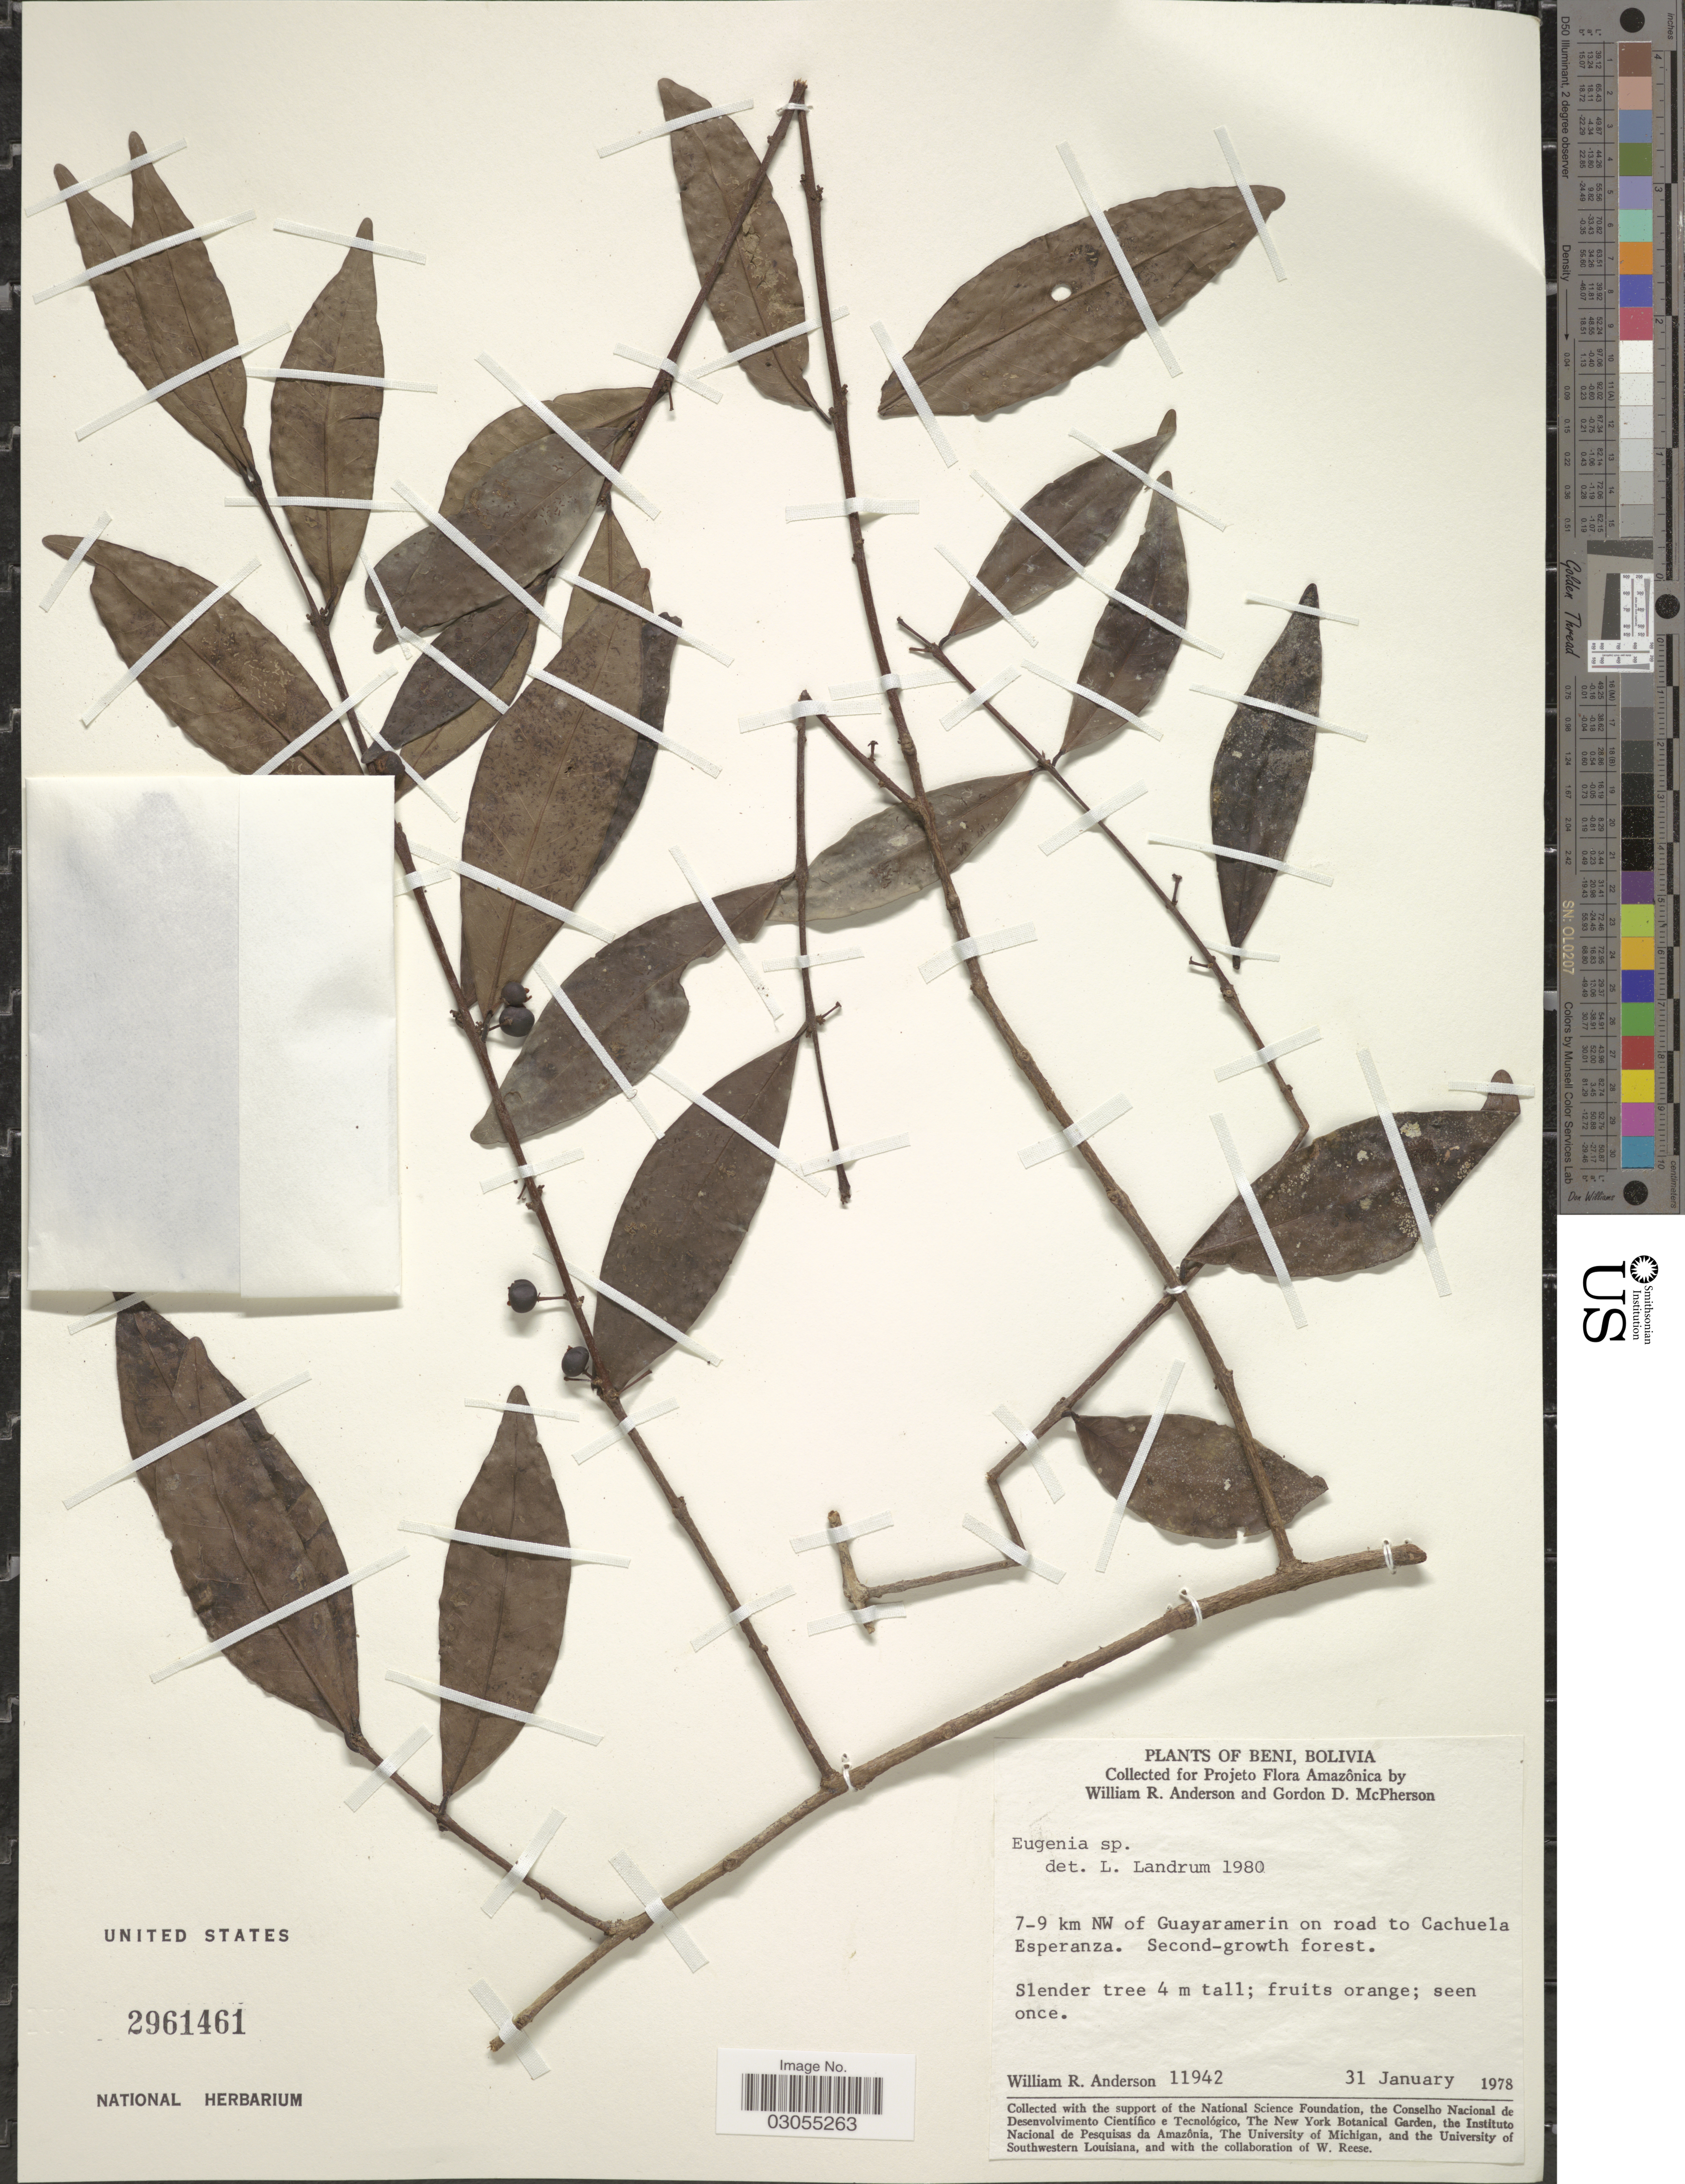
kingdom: Plantae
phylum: Tracheophyta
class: Magnoliopsida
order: Myrtales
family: Myrtaceae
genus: Eugenia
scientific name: Eugenia sp.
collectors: W. R. Anderson & G. D. McPherson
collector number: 11942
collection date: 1978-01-31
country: Bolivia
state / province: Beni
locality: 7-9 km NW of Guayaramerin on road to Cachuela Esperanza.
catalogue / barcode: US 2961461